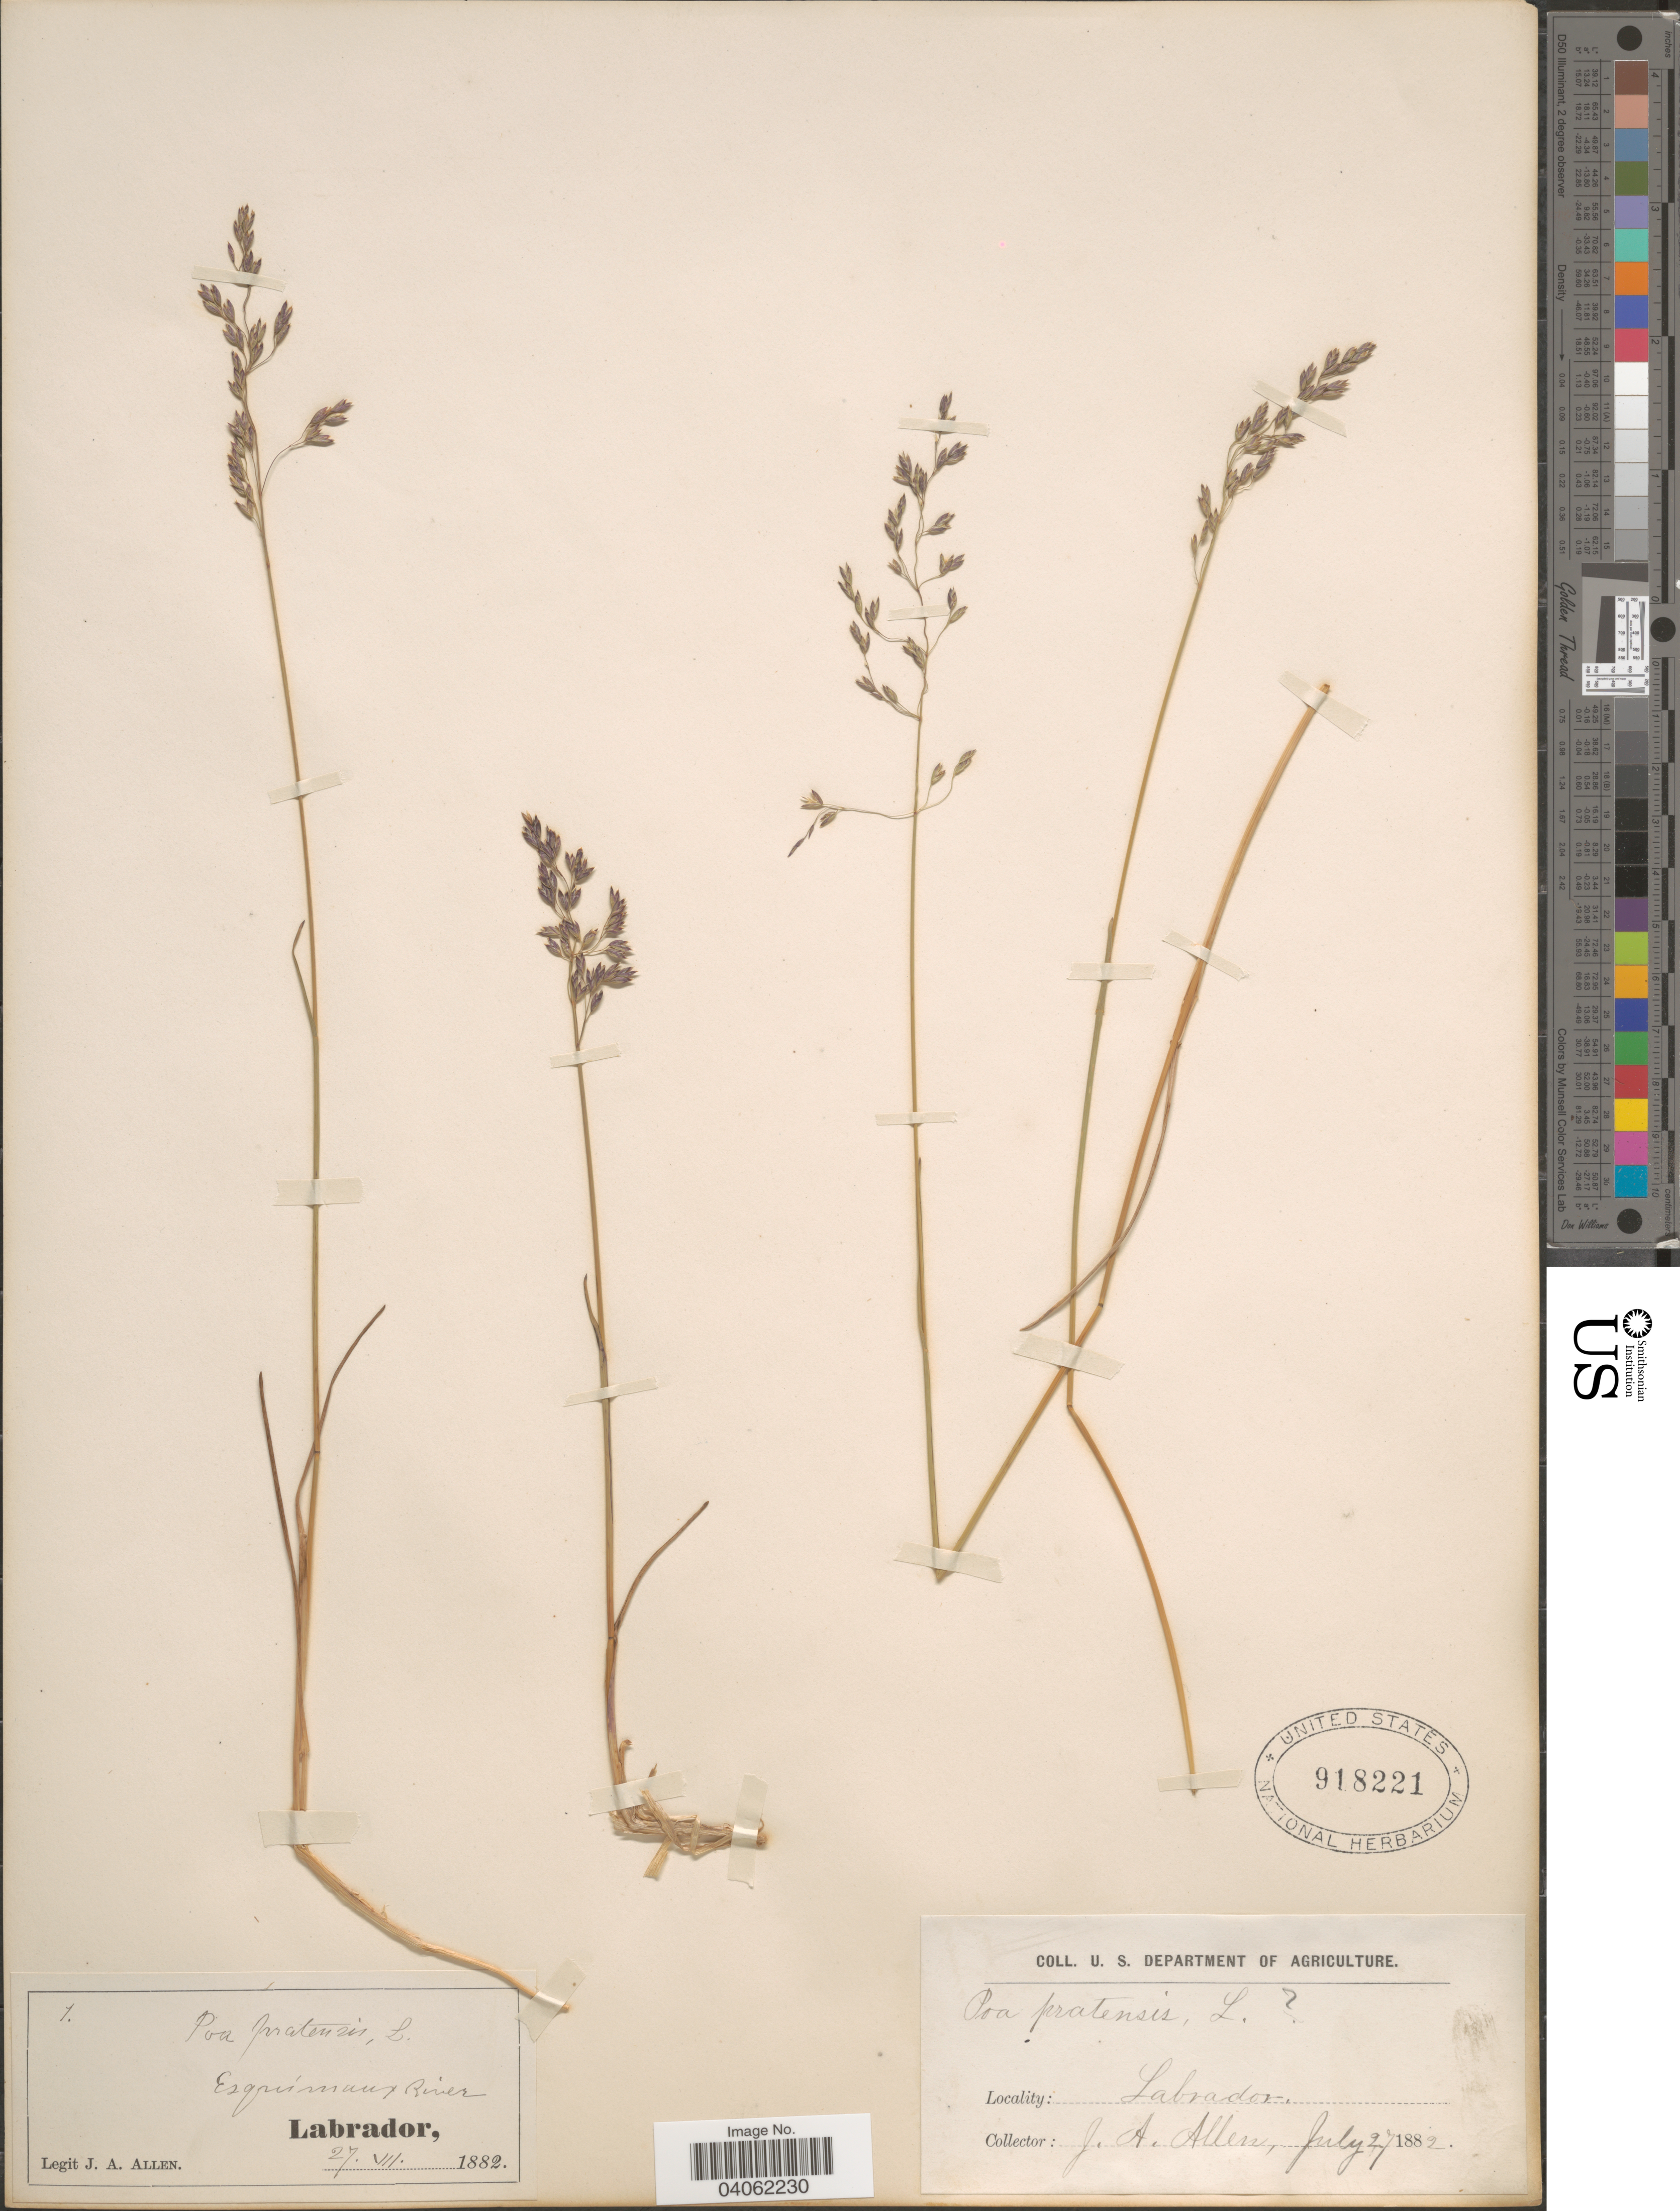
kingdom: Plantae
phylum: Tracheophyta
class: Liliopsida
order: Poales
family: Poaceae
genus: Poa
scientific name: Poa pratensis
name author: L.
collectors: J. Allen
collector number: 1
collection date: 1882-07-27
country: Canada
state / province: Newfoundland and Labrador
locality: Labrador. Esquimaux River.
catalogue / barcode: US 918221